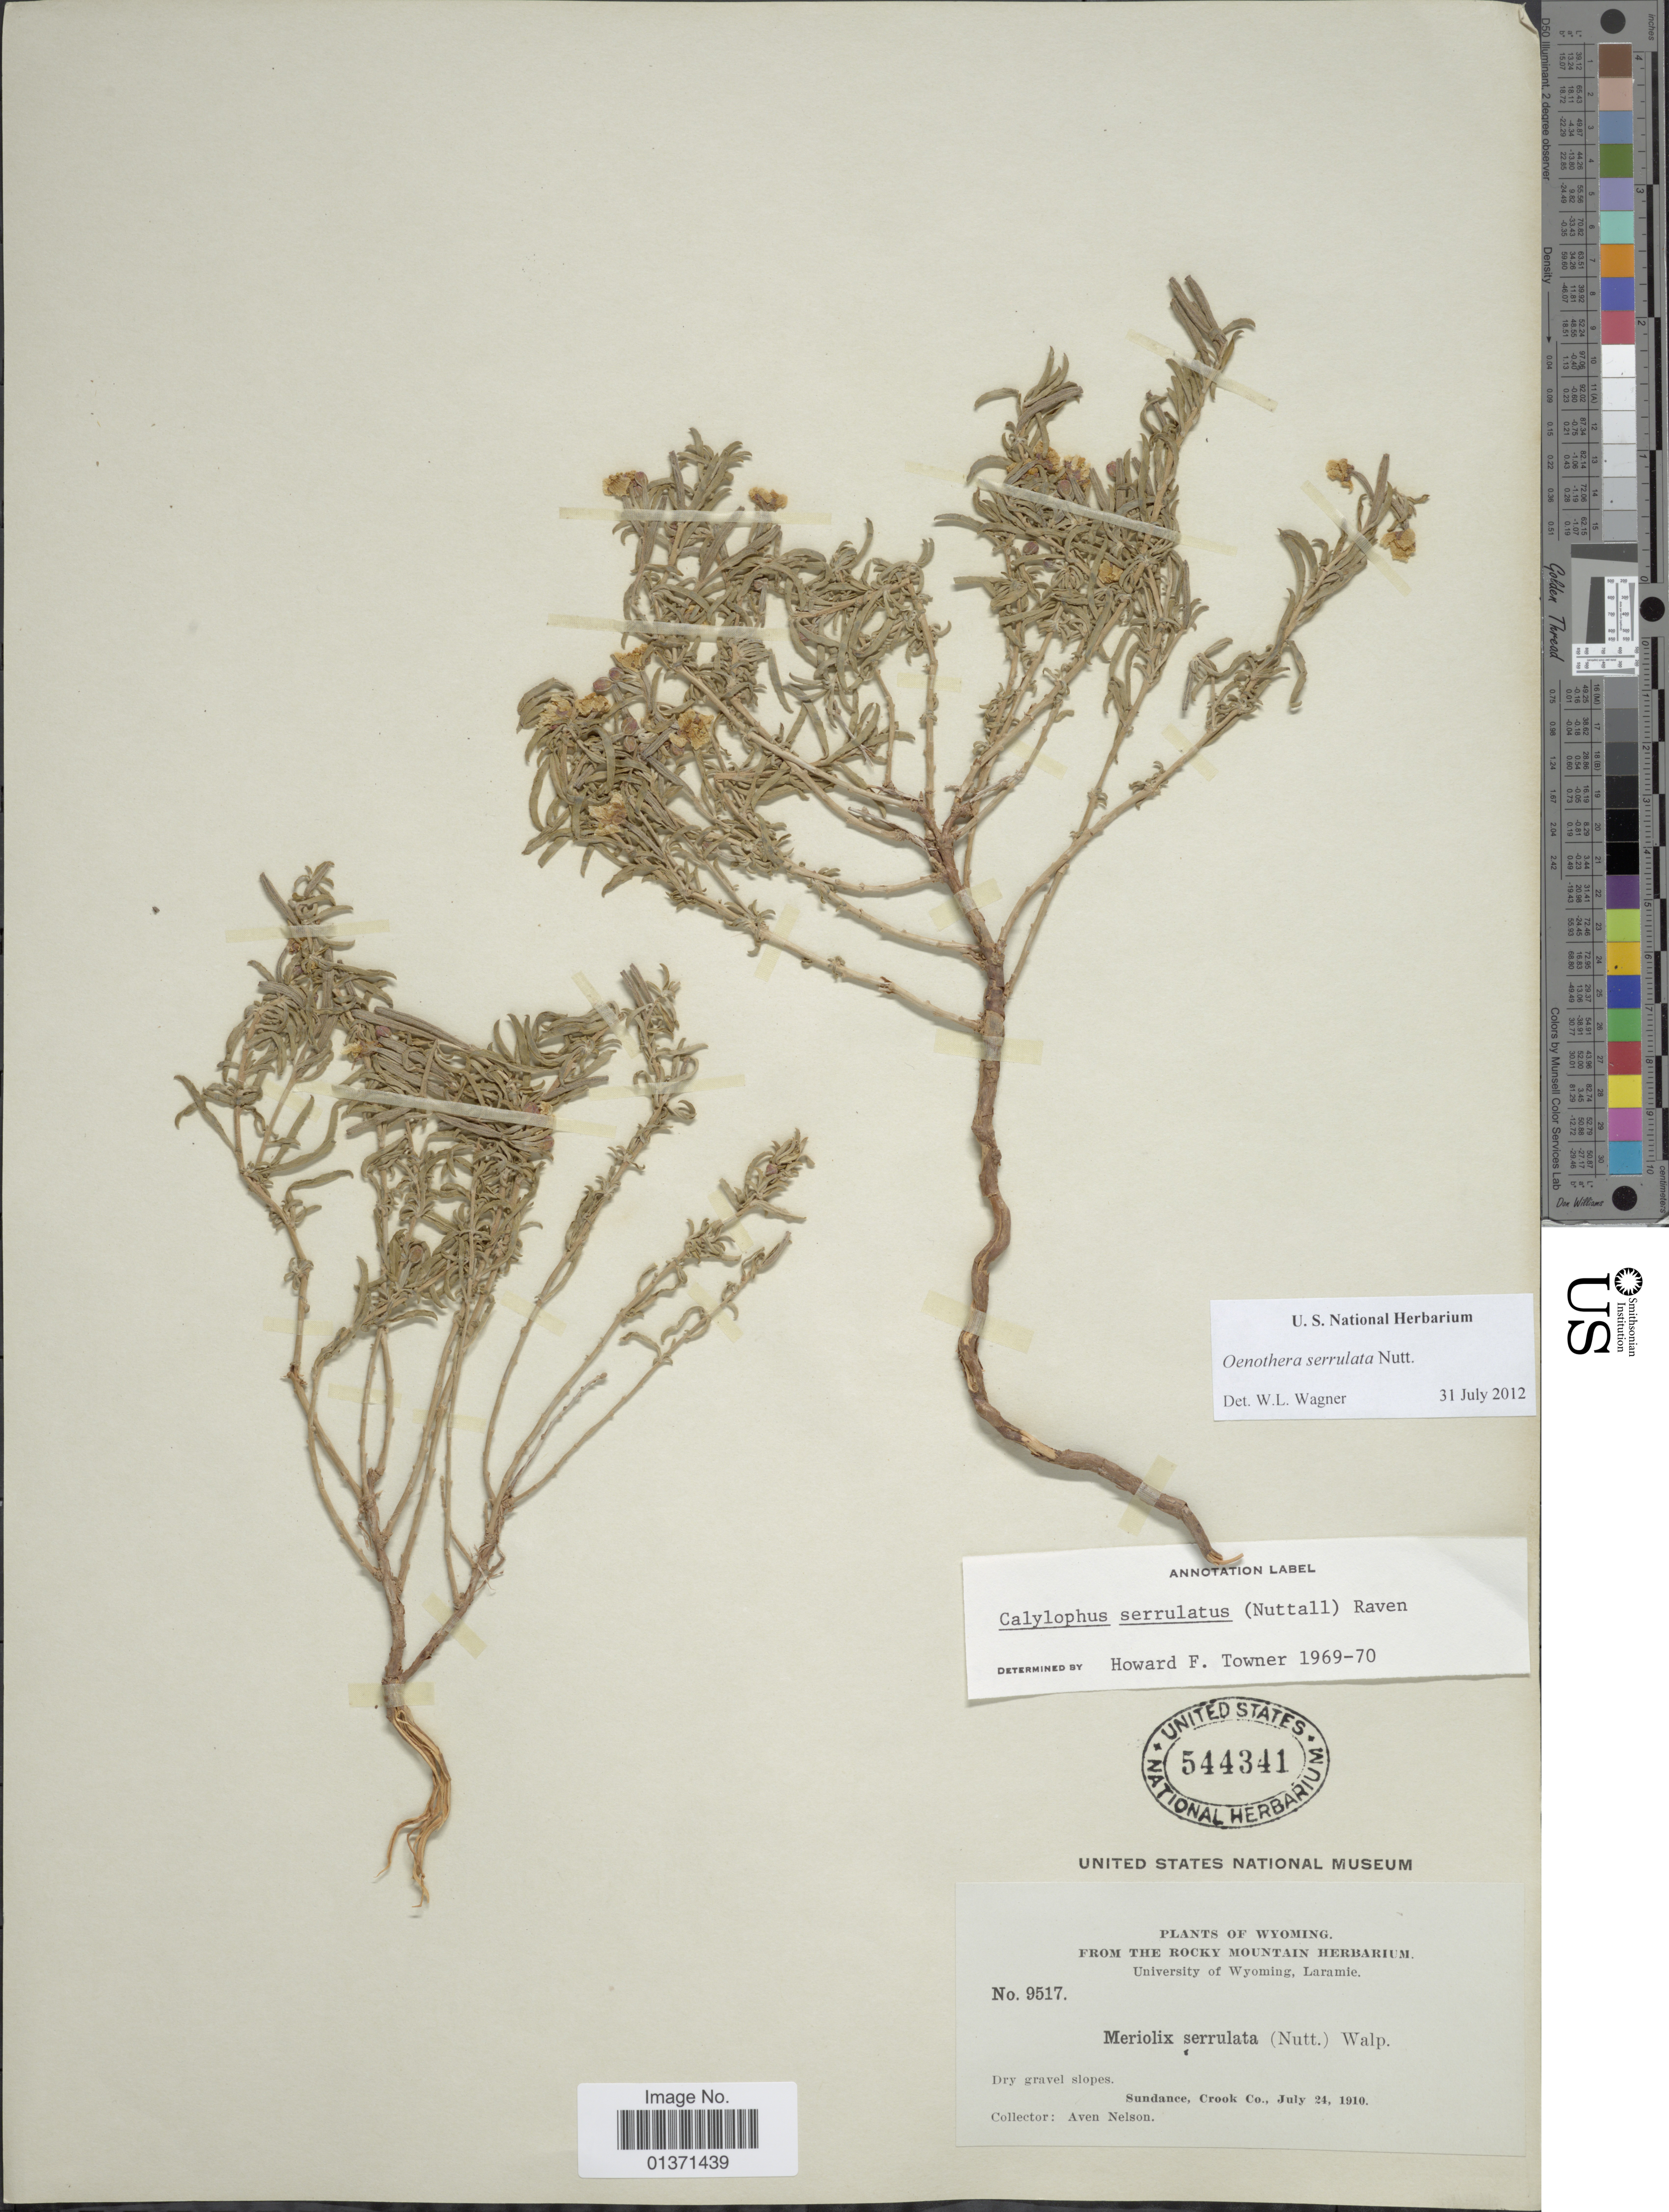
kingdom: Plantae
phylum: Tracheophyta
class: Magnoliopsida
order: Myrtales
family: Onagraceae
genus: Oenothera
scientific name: Oenothera serrulata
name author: Nutt.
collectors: A. Nelson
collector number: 9517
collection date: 1910-07-24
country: United States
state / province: Wyoming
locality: Sundance, Crook Co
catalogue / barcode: US 544341